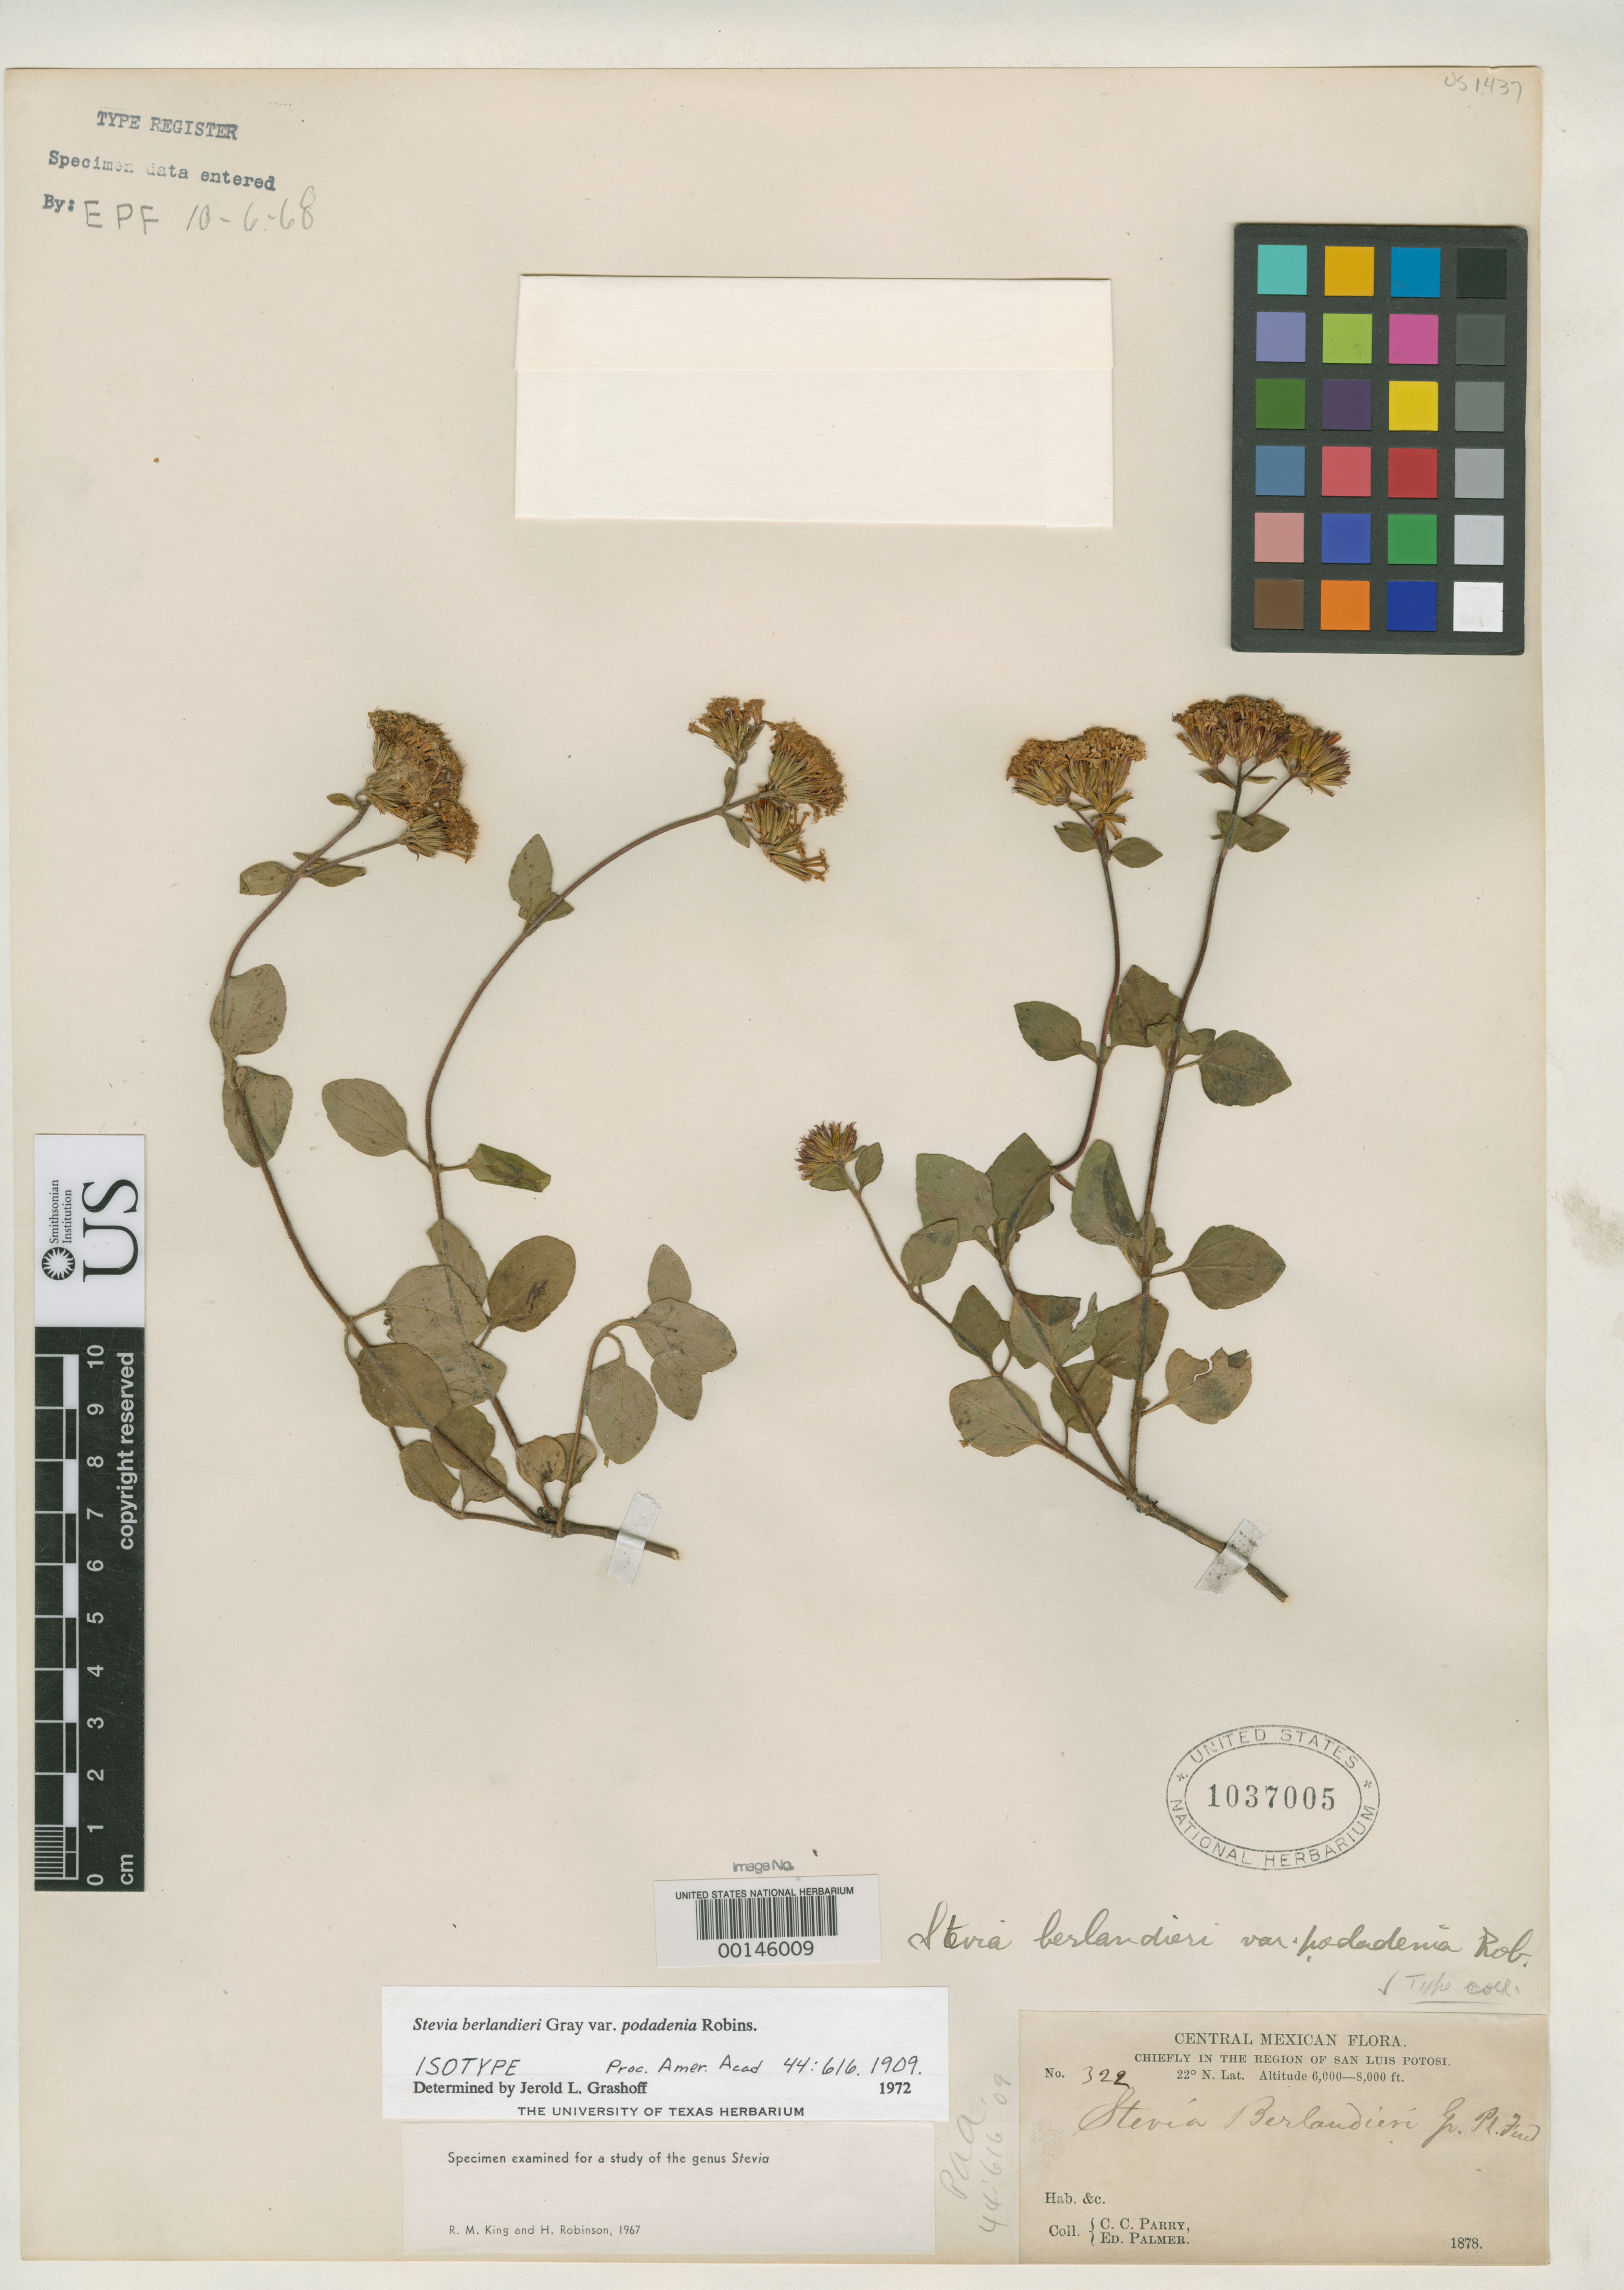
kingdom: Plantae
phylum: Tracheophyta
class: Magnoliopsida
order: Asterales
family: Asteraceae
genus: Stevia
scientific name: Stevia berlandieri var. podadenia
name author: B.L. Rob.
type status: Isotype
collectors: C. C. Parry & E. Palmer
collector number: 322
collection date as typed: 1878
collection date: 1878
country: Mexico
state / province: San Luis Potosi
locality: San Luis Potosi.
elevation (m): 1830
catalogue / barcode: US 1037005